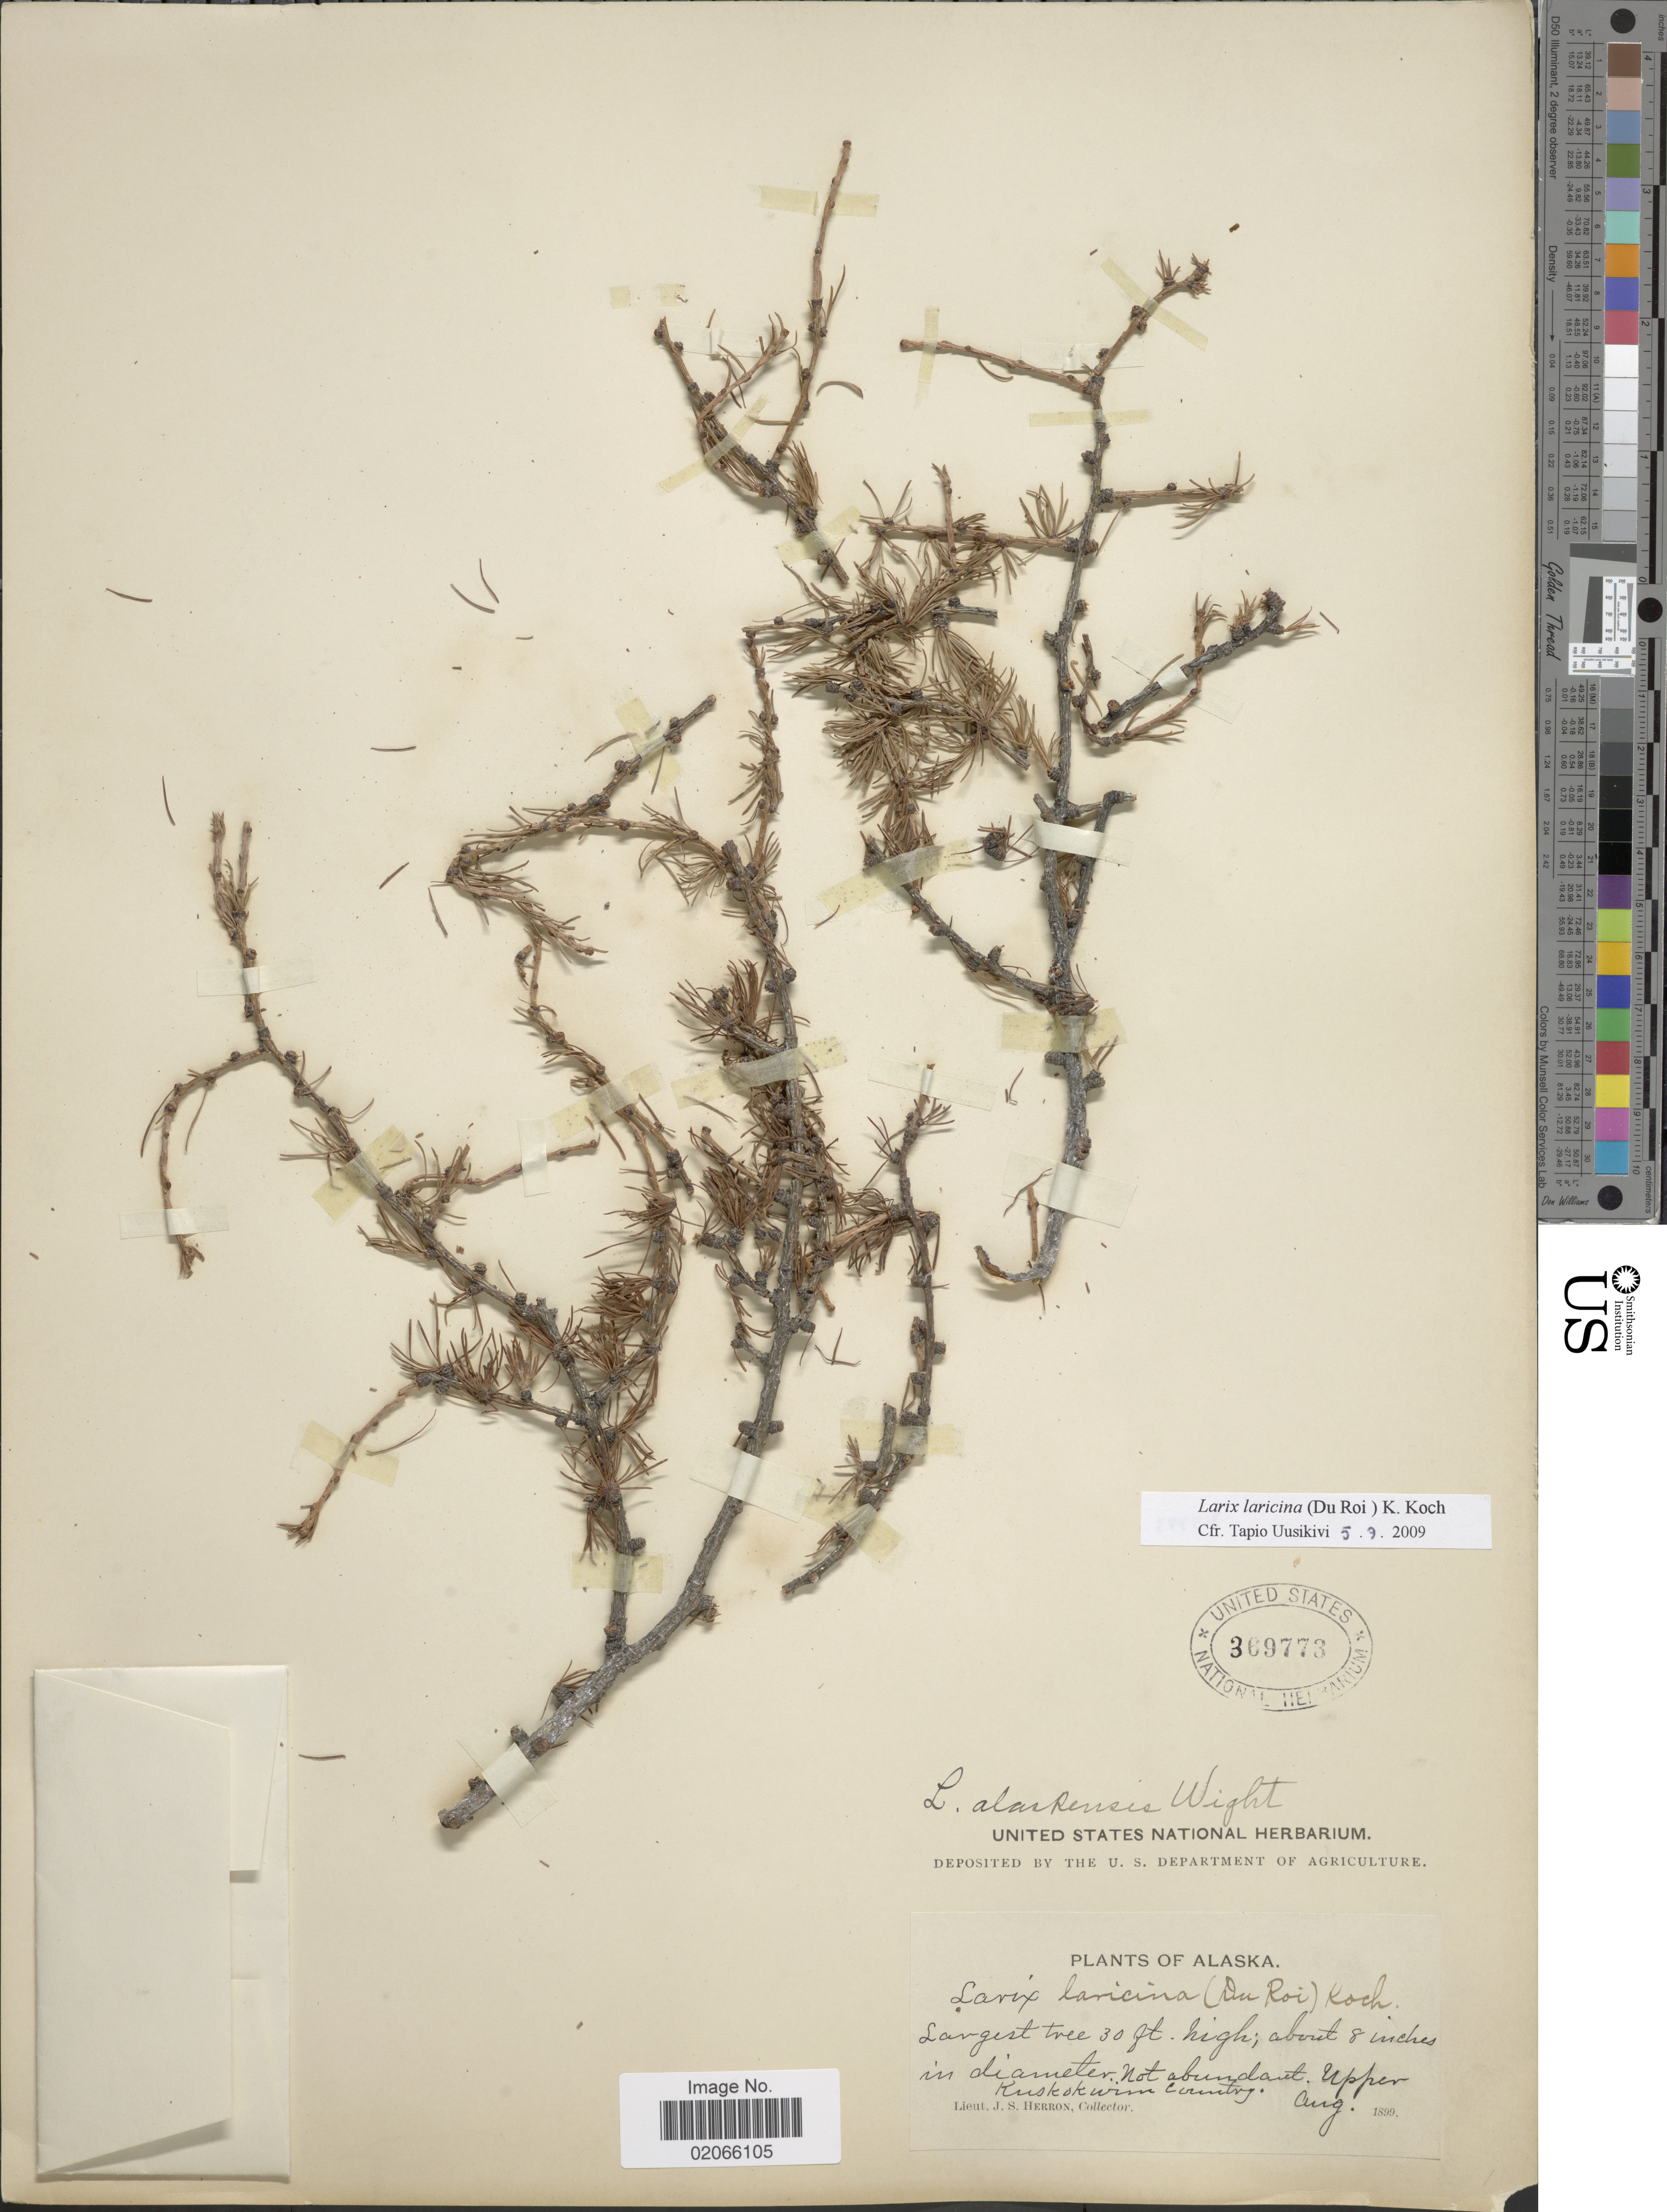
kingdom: Plantae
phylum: Tracheophyta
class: Pinopsida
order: Pinales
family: Pinaceae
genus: Larix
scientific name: Larix laricina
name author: (Du Roi) K. Koch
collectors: J. Herron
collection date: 1899-08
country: United States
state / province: Alaska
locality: Alaska, Upper Kuskowum County.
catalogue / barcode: US 369773